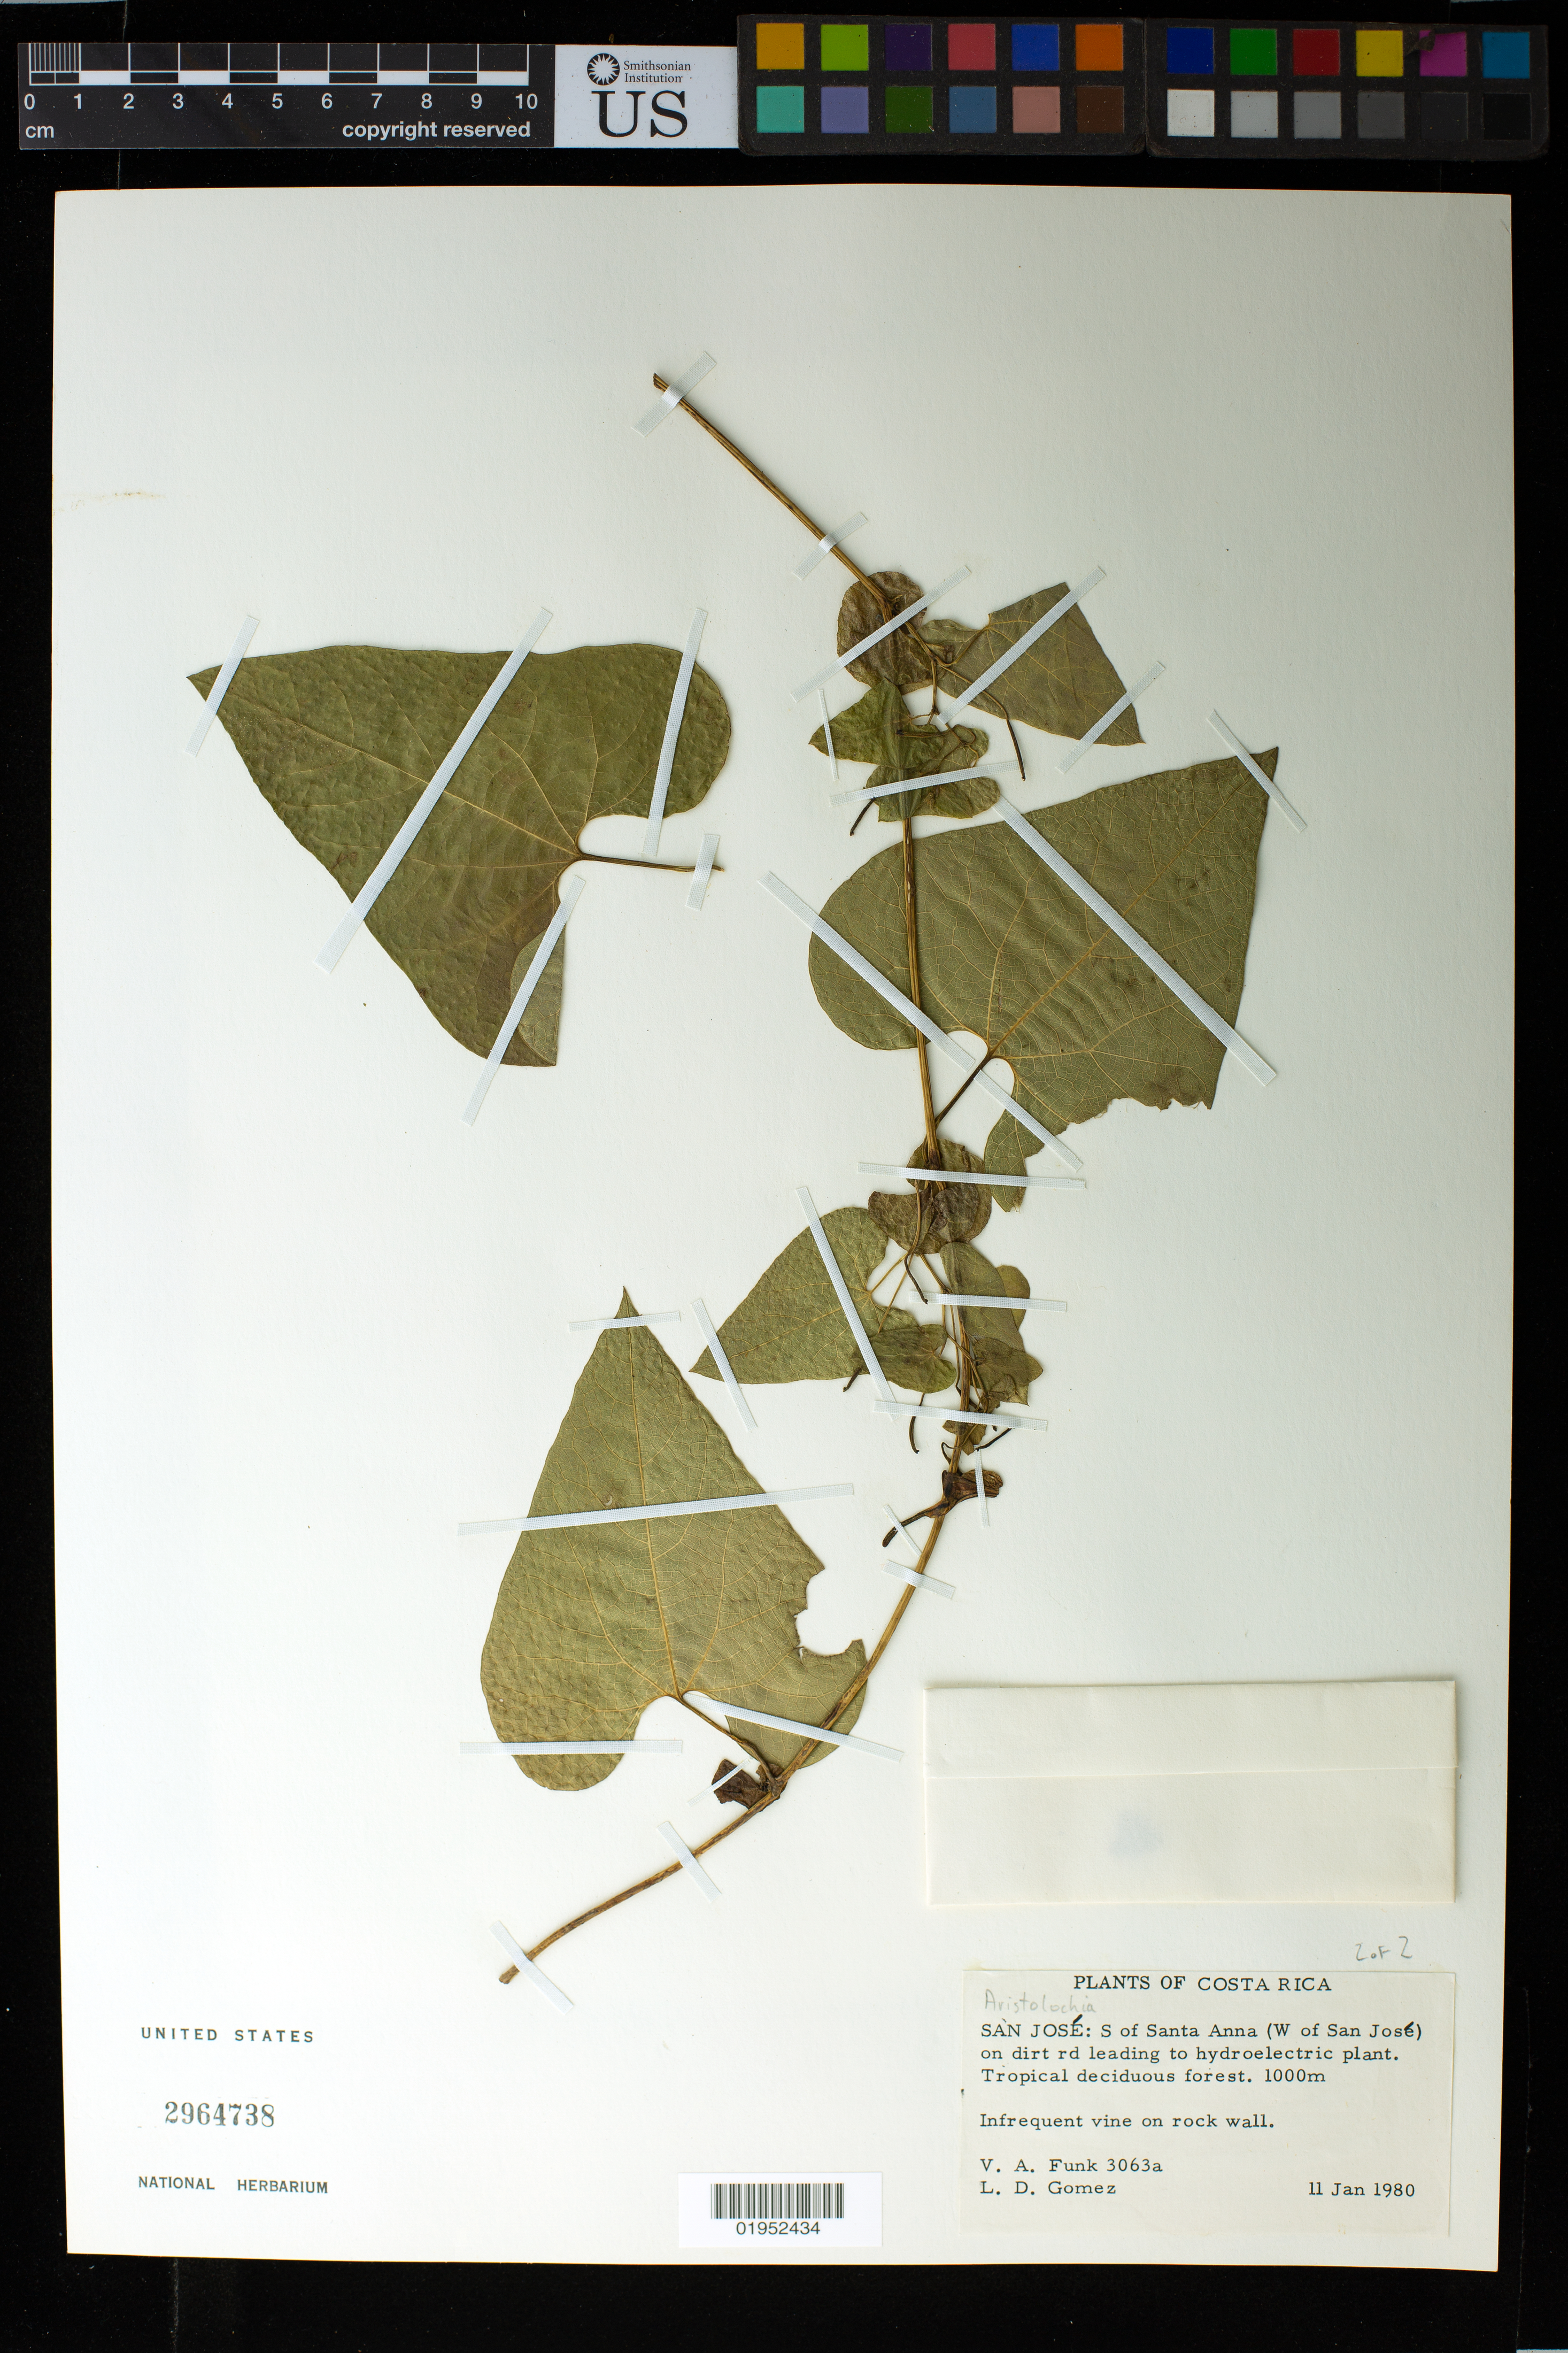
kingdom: Plantae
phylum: Tracheophyta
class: Magnoliopsida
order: Piperales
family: Aristolochiaceae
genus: Aristolochia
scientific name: Aristolochia anguicida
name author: Jacq.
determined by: Jiménez, José Estaban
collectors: V. Funk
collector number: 3063a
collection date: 1980-01-11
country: Costa Rica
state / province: San José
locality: San José, S of Santa Anna (W of San José), road to hydroelectric plant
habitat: Tropical deciduous forest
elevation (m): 1100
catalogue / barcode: US 2964738